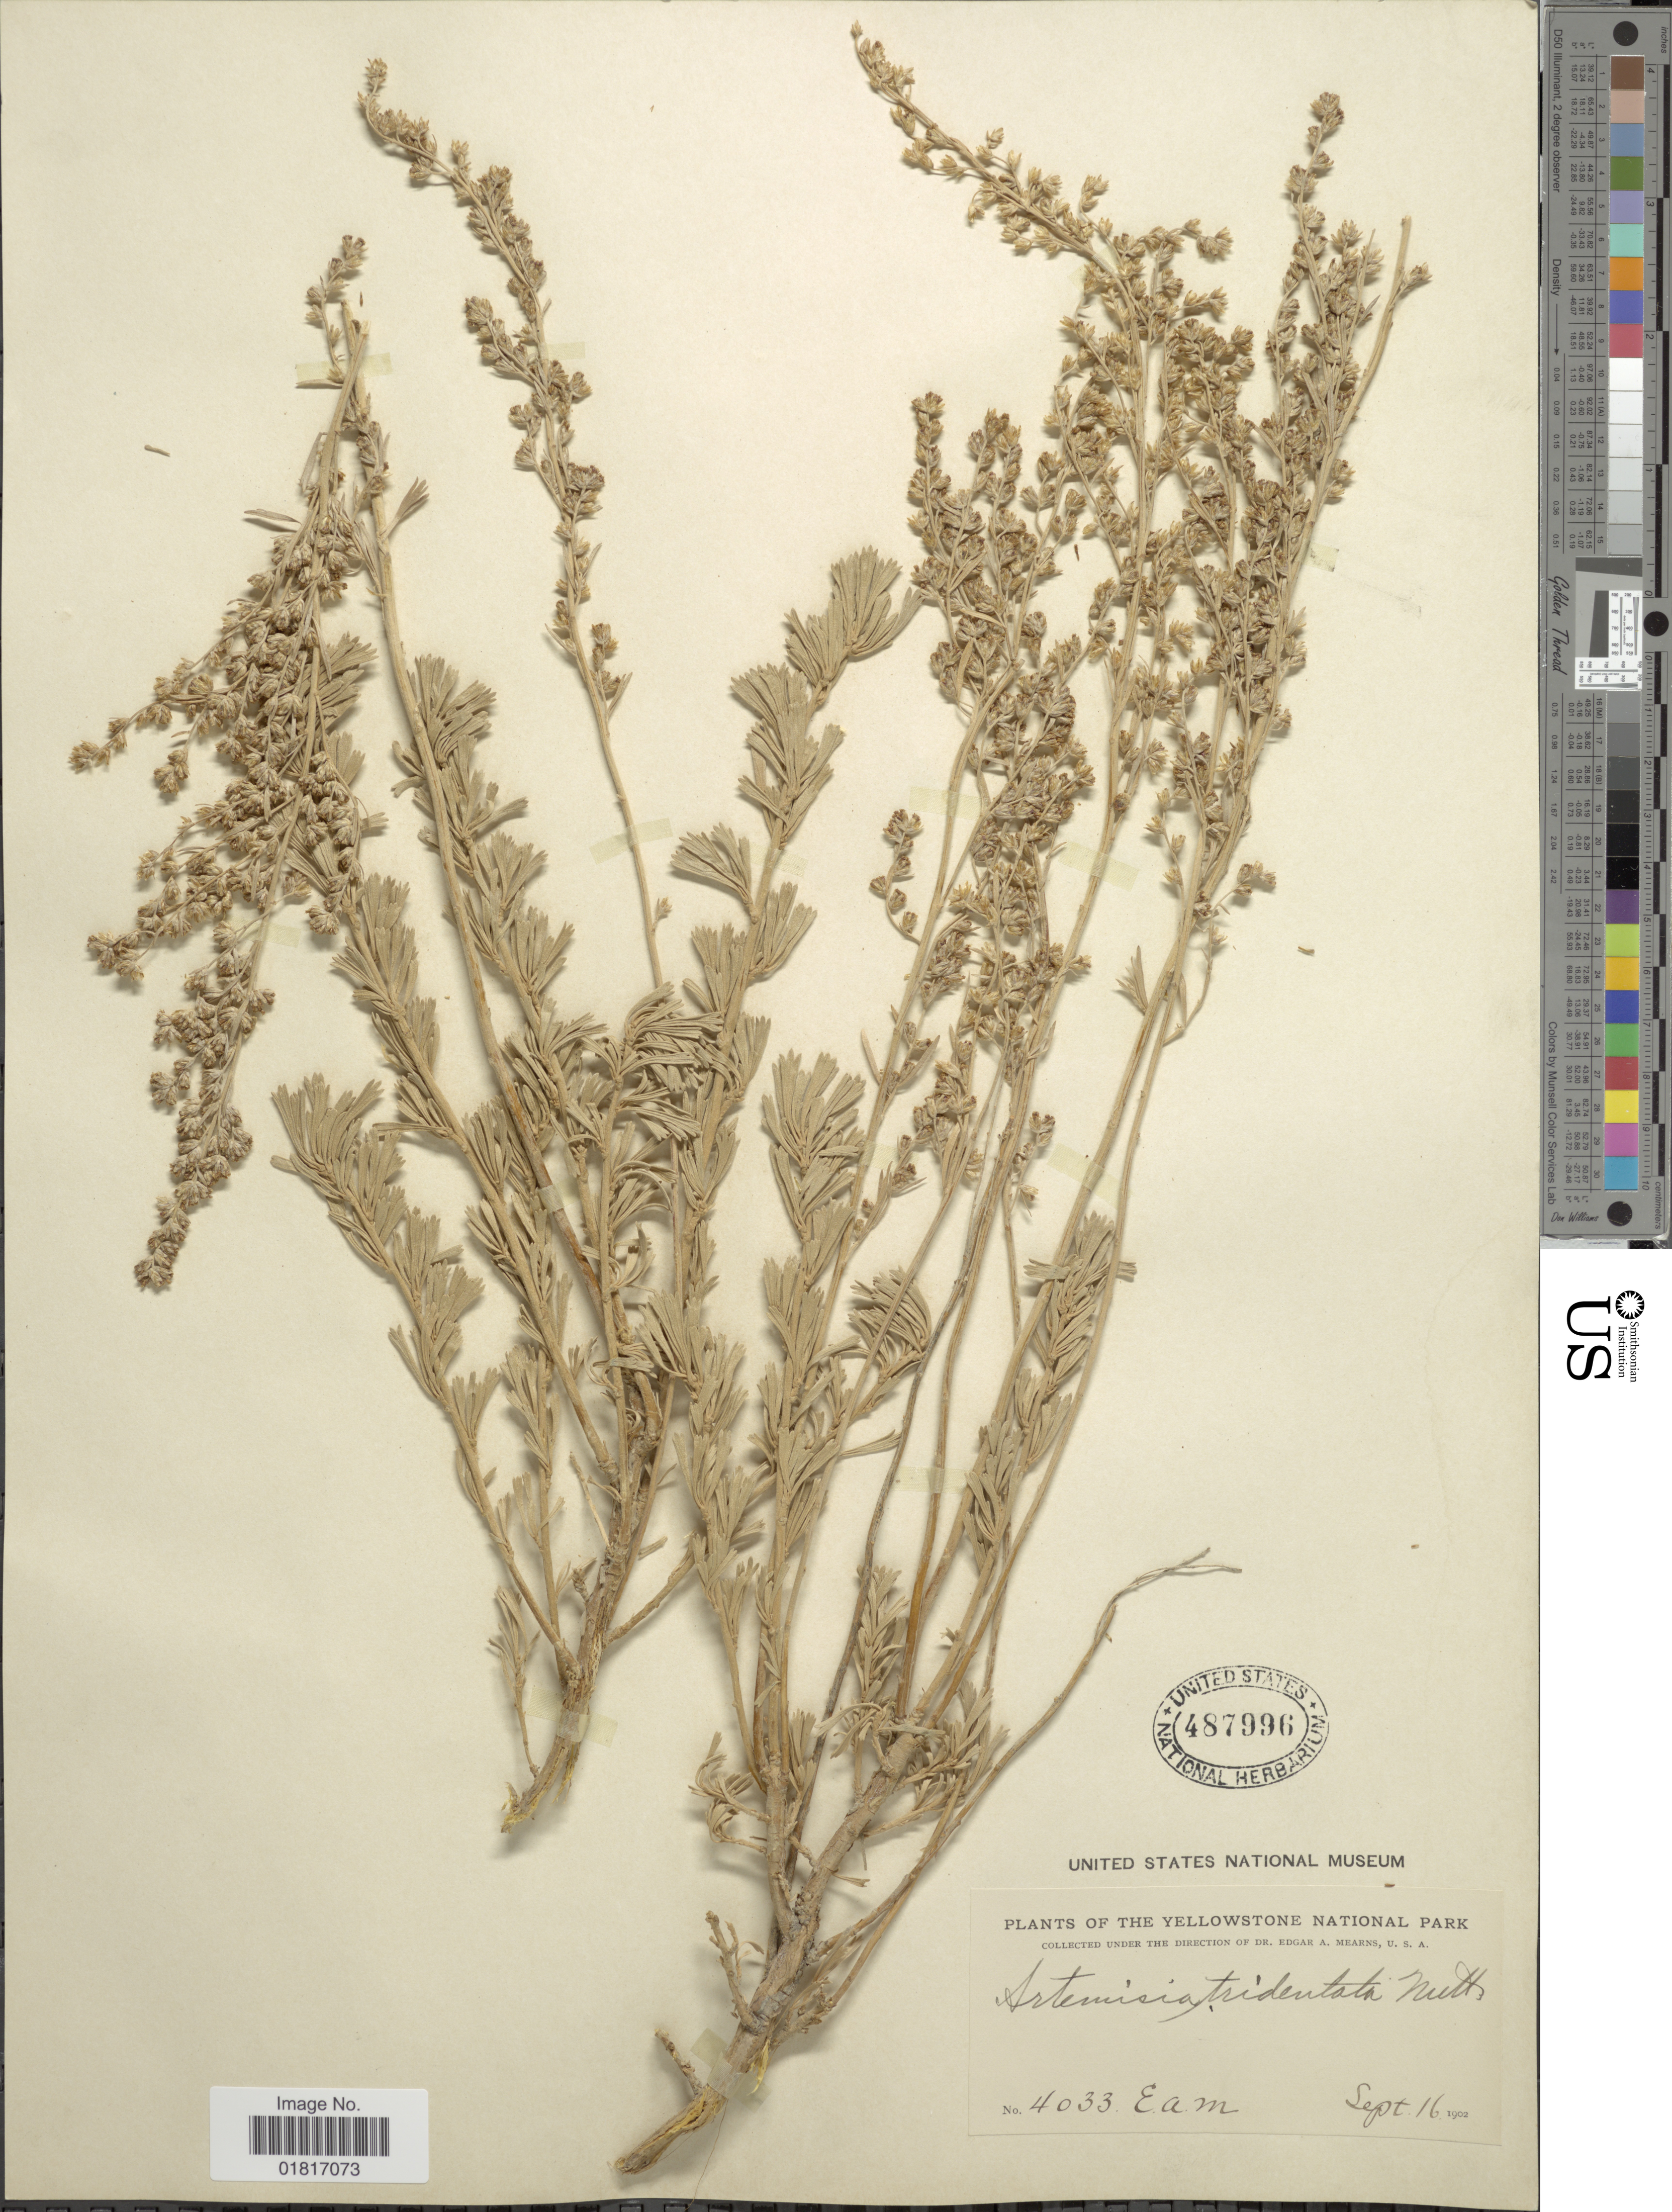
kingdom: Plantae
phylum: Tracheophyta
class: Magnoliopsida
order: Asterales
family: Asteraceae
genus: Artemisia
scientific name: Artemisia tridentata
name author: Nutt.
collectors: E. A. Mearns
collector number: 4033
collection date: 1902-09-16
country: United States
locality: The Yellowstone National Park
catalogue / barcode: US 487996